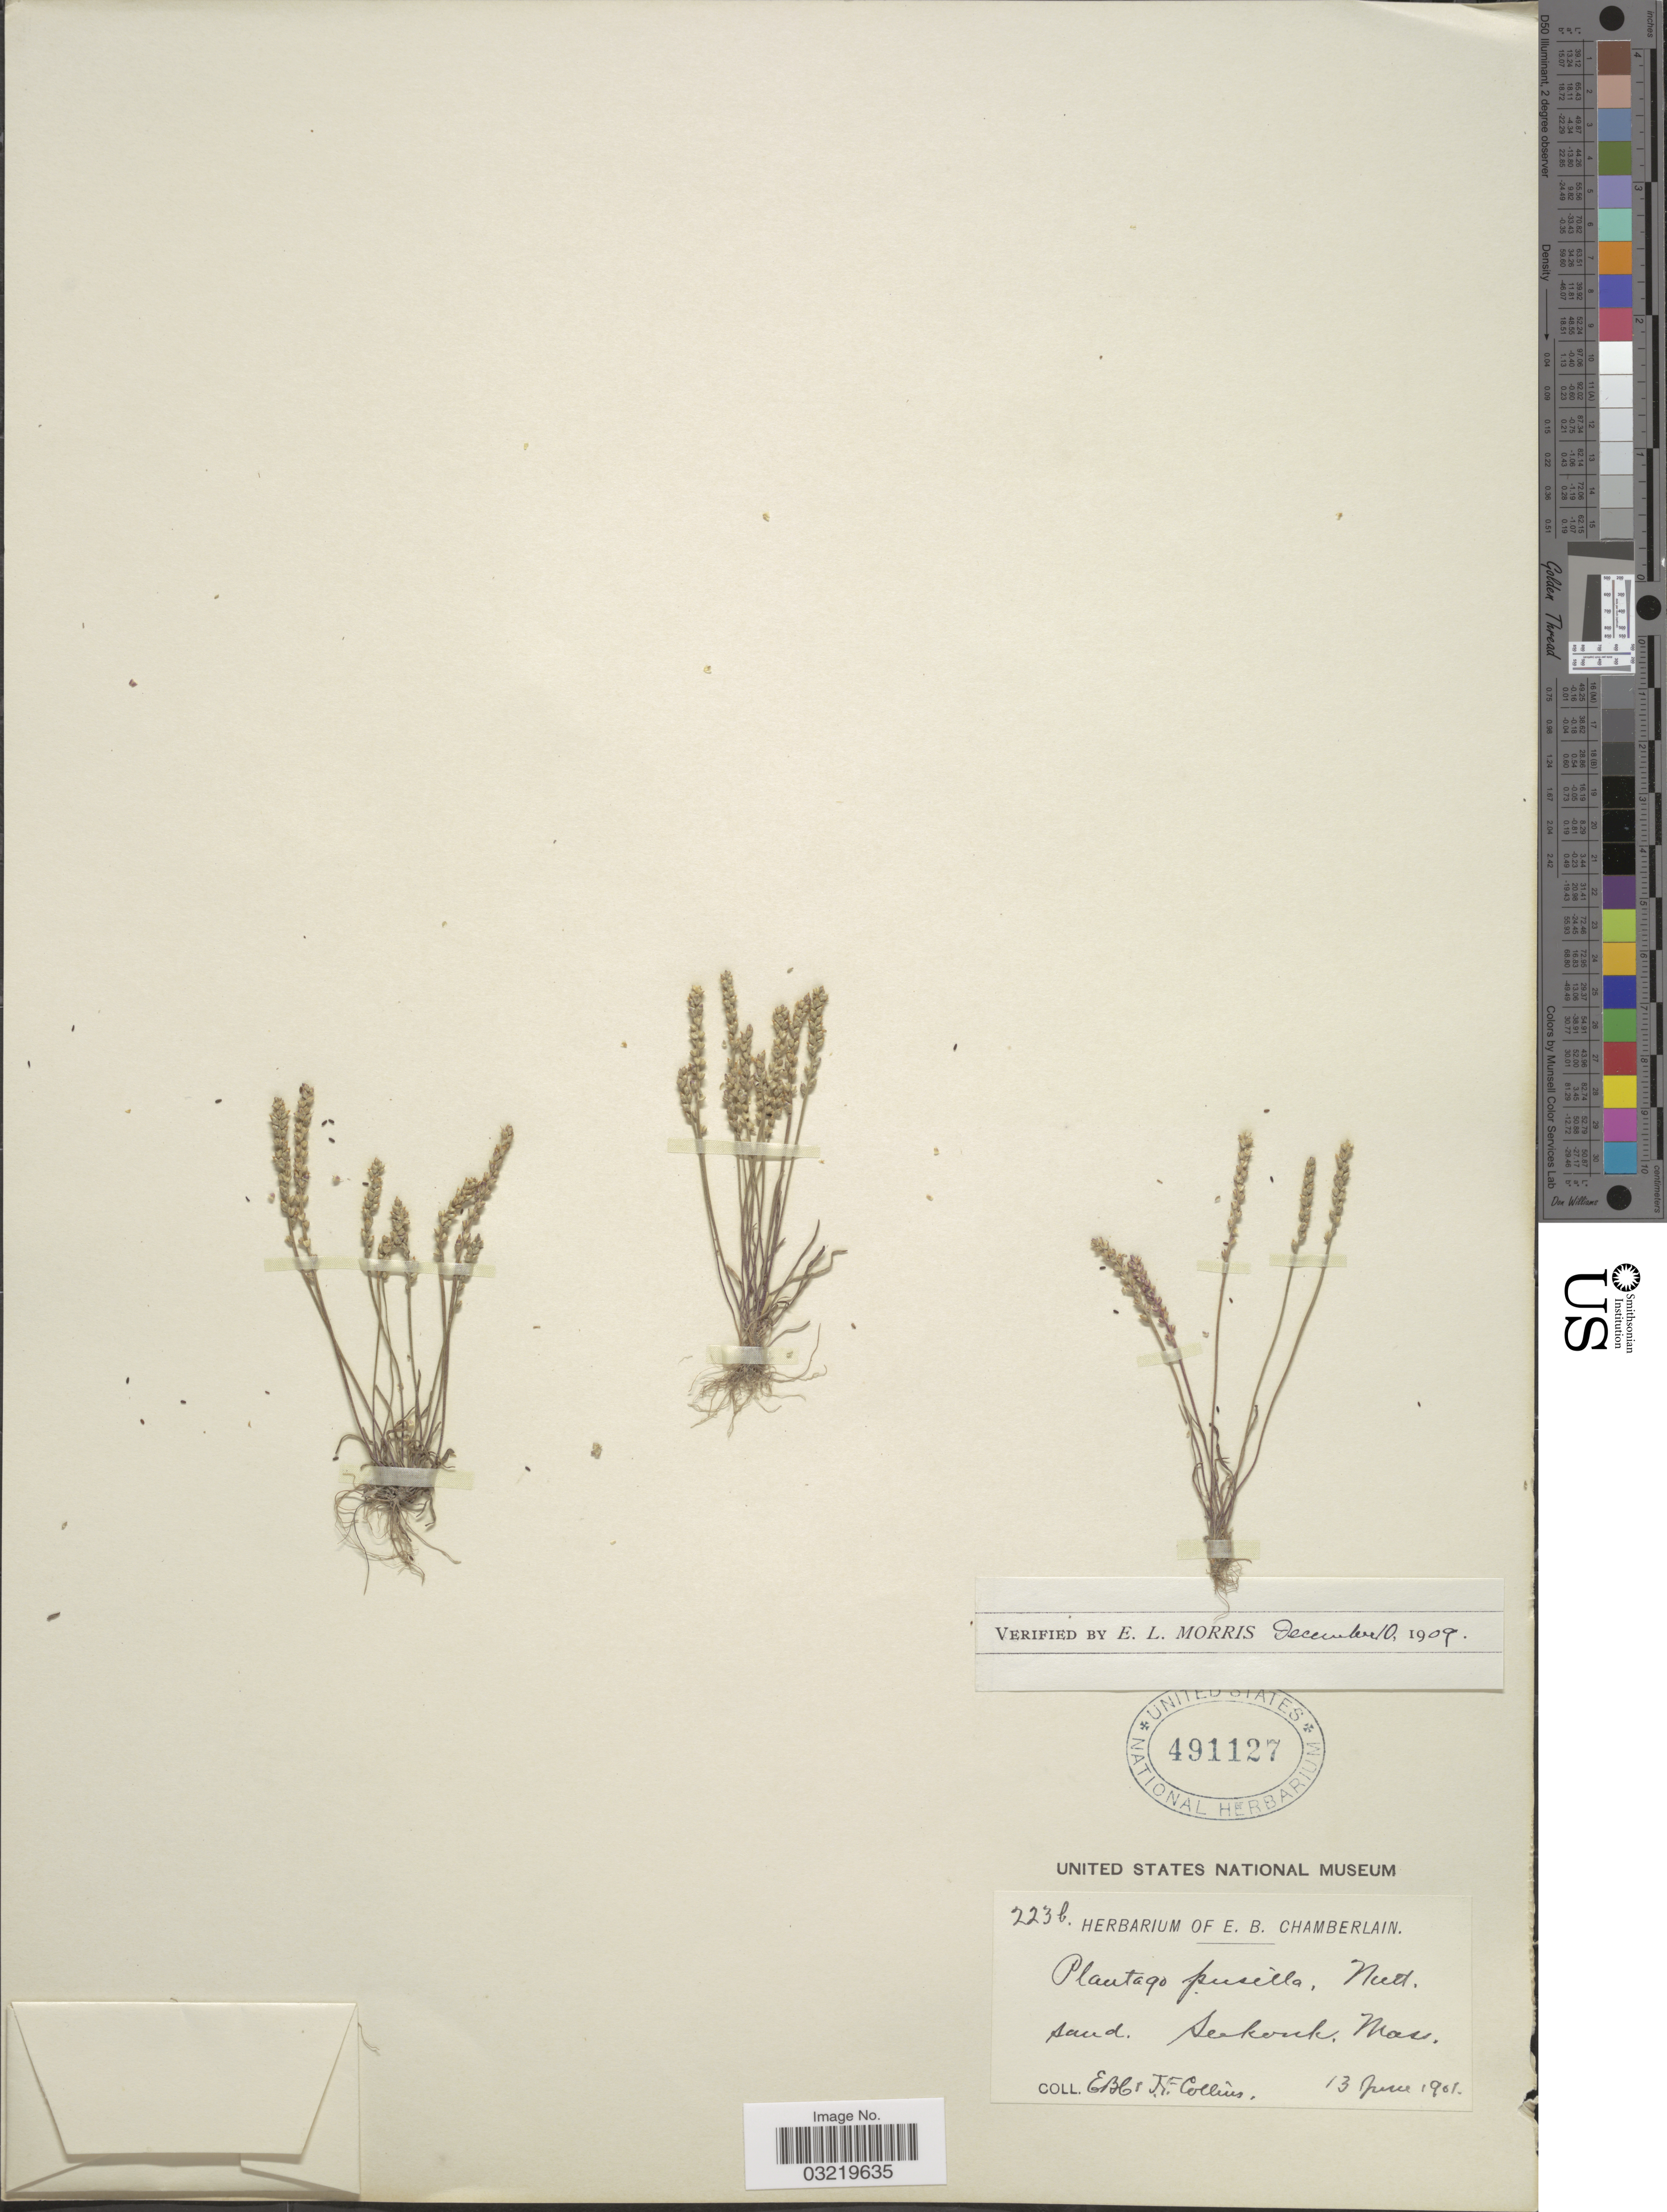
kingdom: Plantae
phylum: Tracheophyta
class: Magnoliopsida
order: Lamiales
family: Plantaginaceae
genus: Plantago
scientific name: Plantago pusilla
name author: Nutt.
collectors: E. Chamberlain & J. Collins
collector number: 223b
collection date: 1901-06-13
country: United States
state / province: Massachusetts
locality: Seekonk.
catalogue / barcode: US 491127